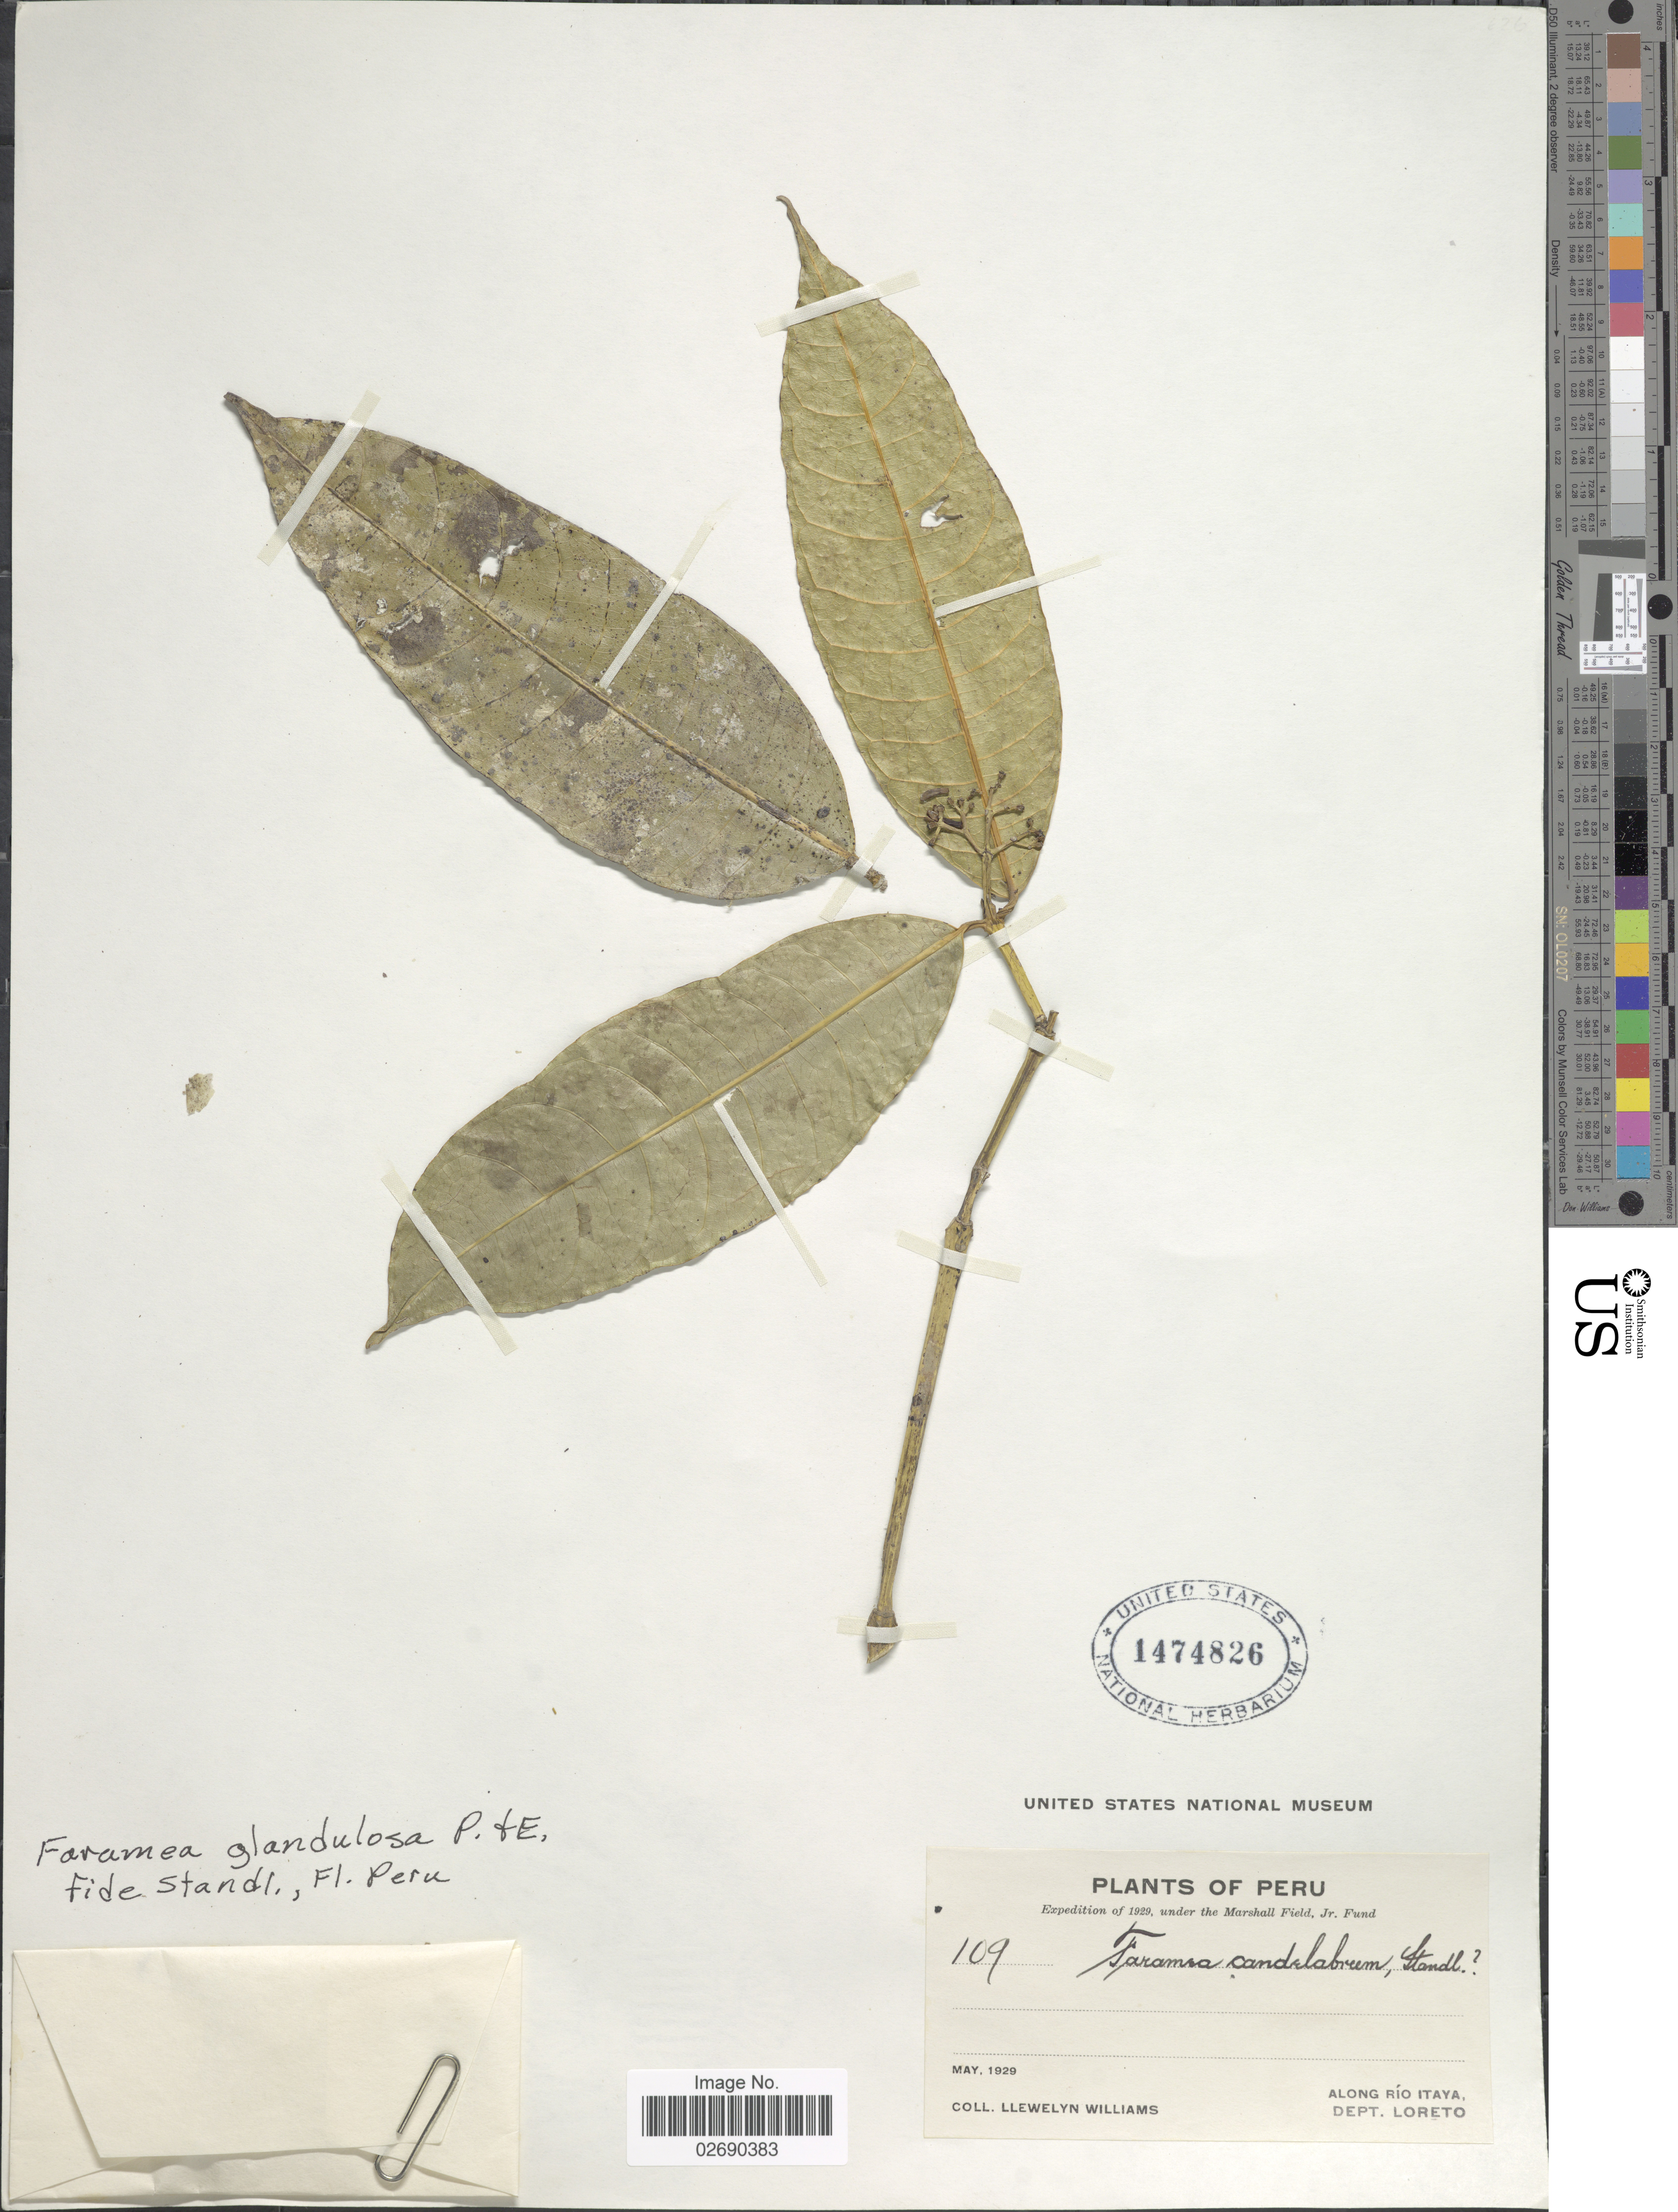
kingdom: Plantae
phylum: Tracheophyta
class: Magnoliopsida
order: Gentianales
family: Rubiaceae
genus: Faramea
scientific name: Faramea glandulosa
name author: Poepp.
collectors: Ll. Williams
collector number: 109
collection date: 1929-05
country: Peru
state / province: Loreto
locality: Along Río Itaya Dept. Loreto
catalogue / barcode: US 1474826